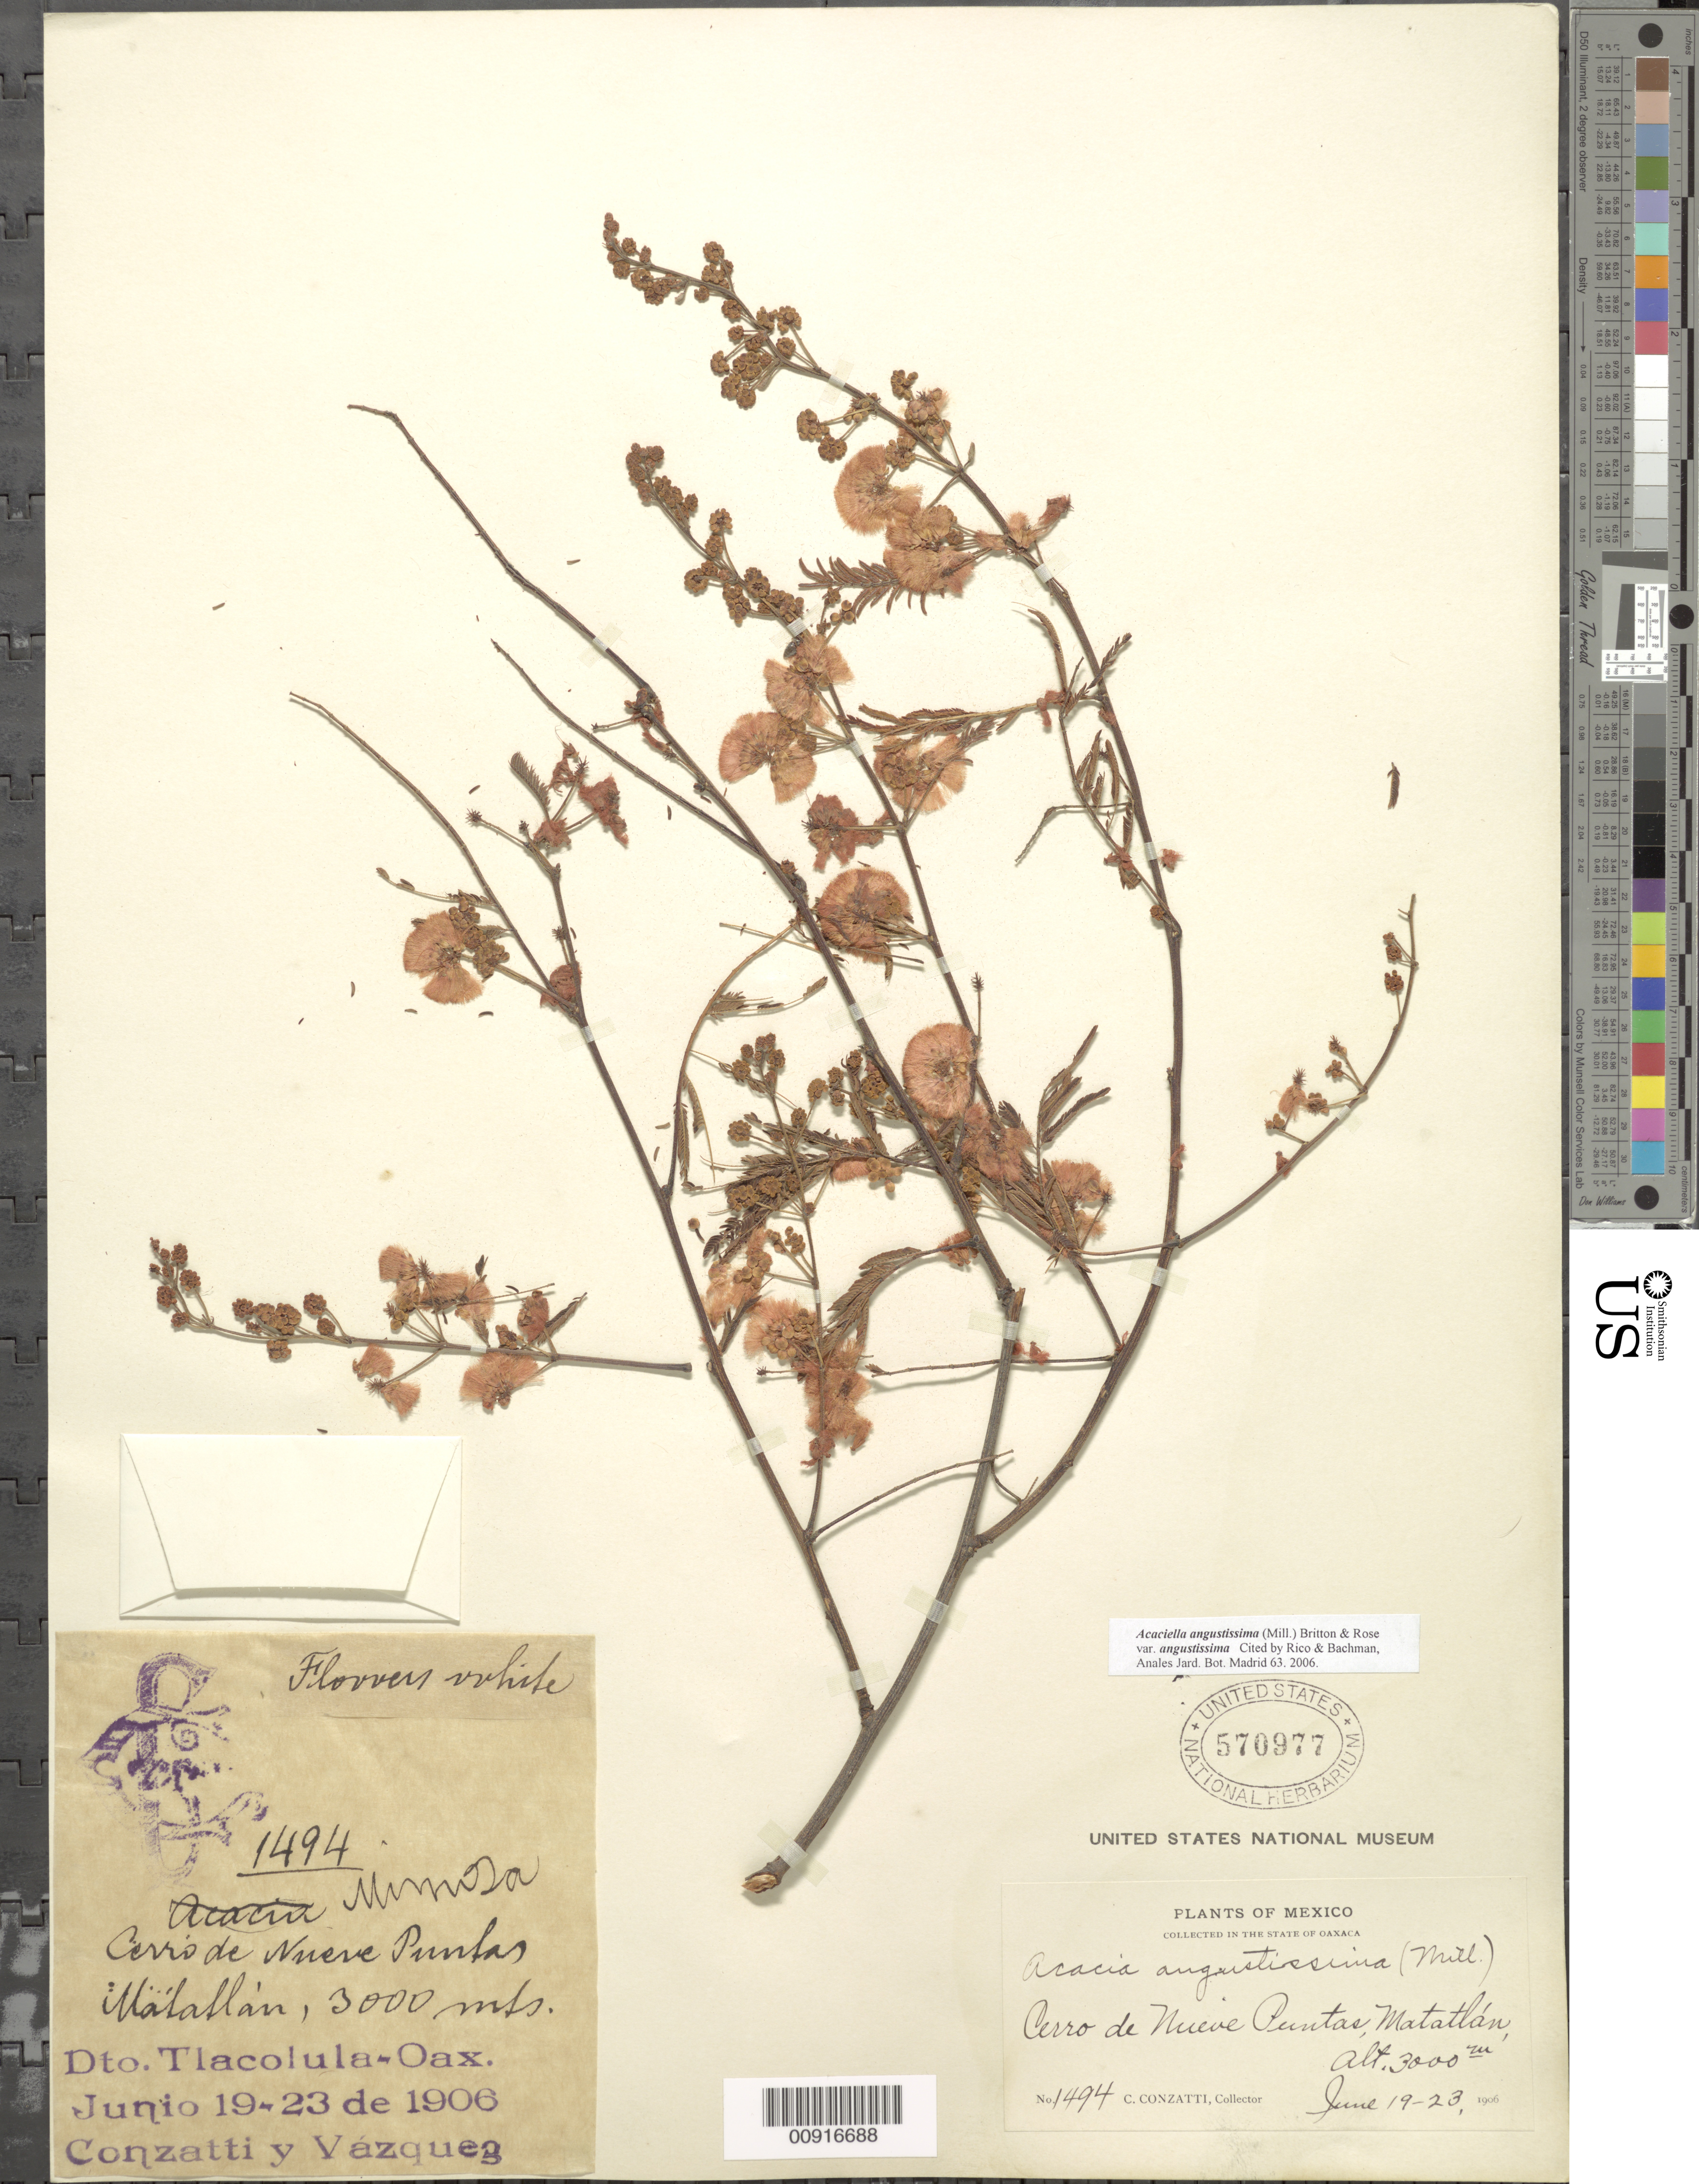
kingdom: Plantae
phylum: Tracheophyta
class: Magnoliopsida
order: Fabales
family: Fabaceae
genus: Acaciella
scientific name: Acaciella angustissima var. angustissima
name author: (Mill.) Britton & Rose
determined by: Rico, L.; Bachman, --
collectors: C. Conzatti & -. Vazquez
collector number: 1494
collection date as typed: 19 Jun 1906 to 23 Jun 1906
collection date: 1906-06-19/1906-06-23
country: Mexico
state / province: Oaxaca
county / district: Tlacolula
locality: Cerro de Nueve Puntas, Matatlán, Dto. Tlacolula - Oaxaca.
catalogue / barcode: US 570977